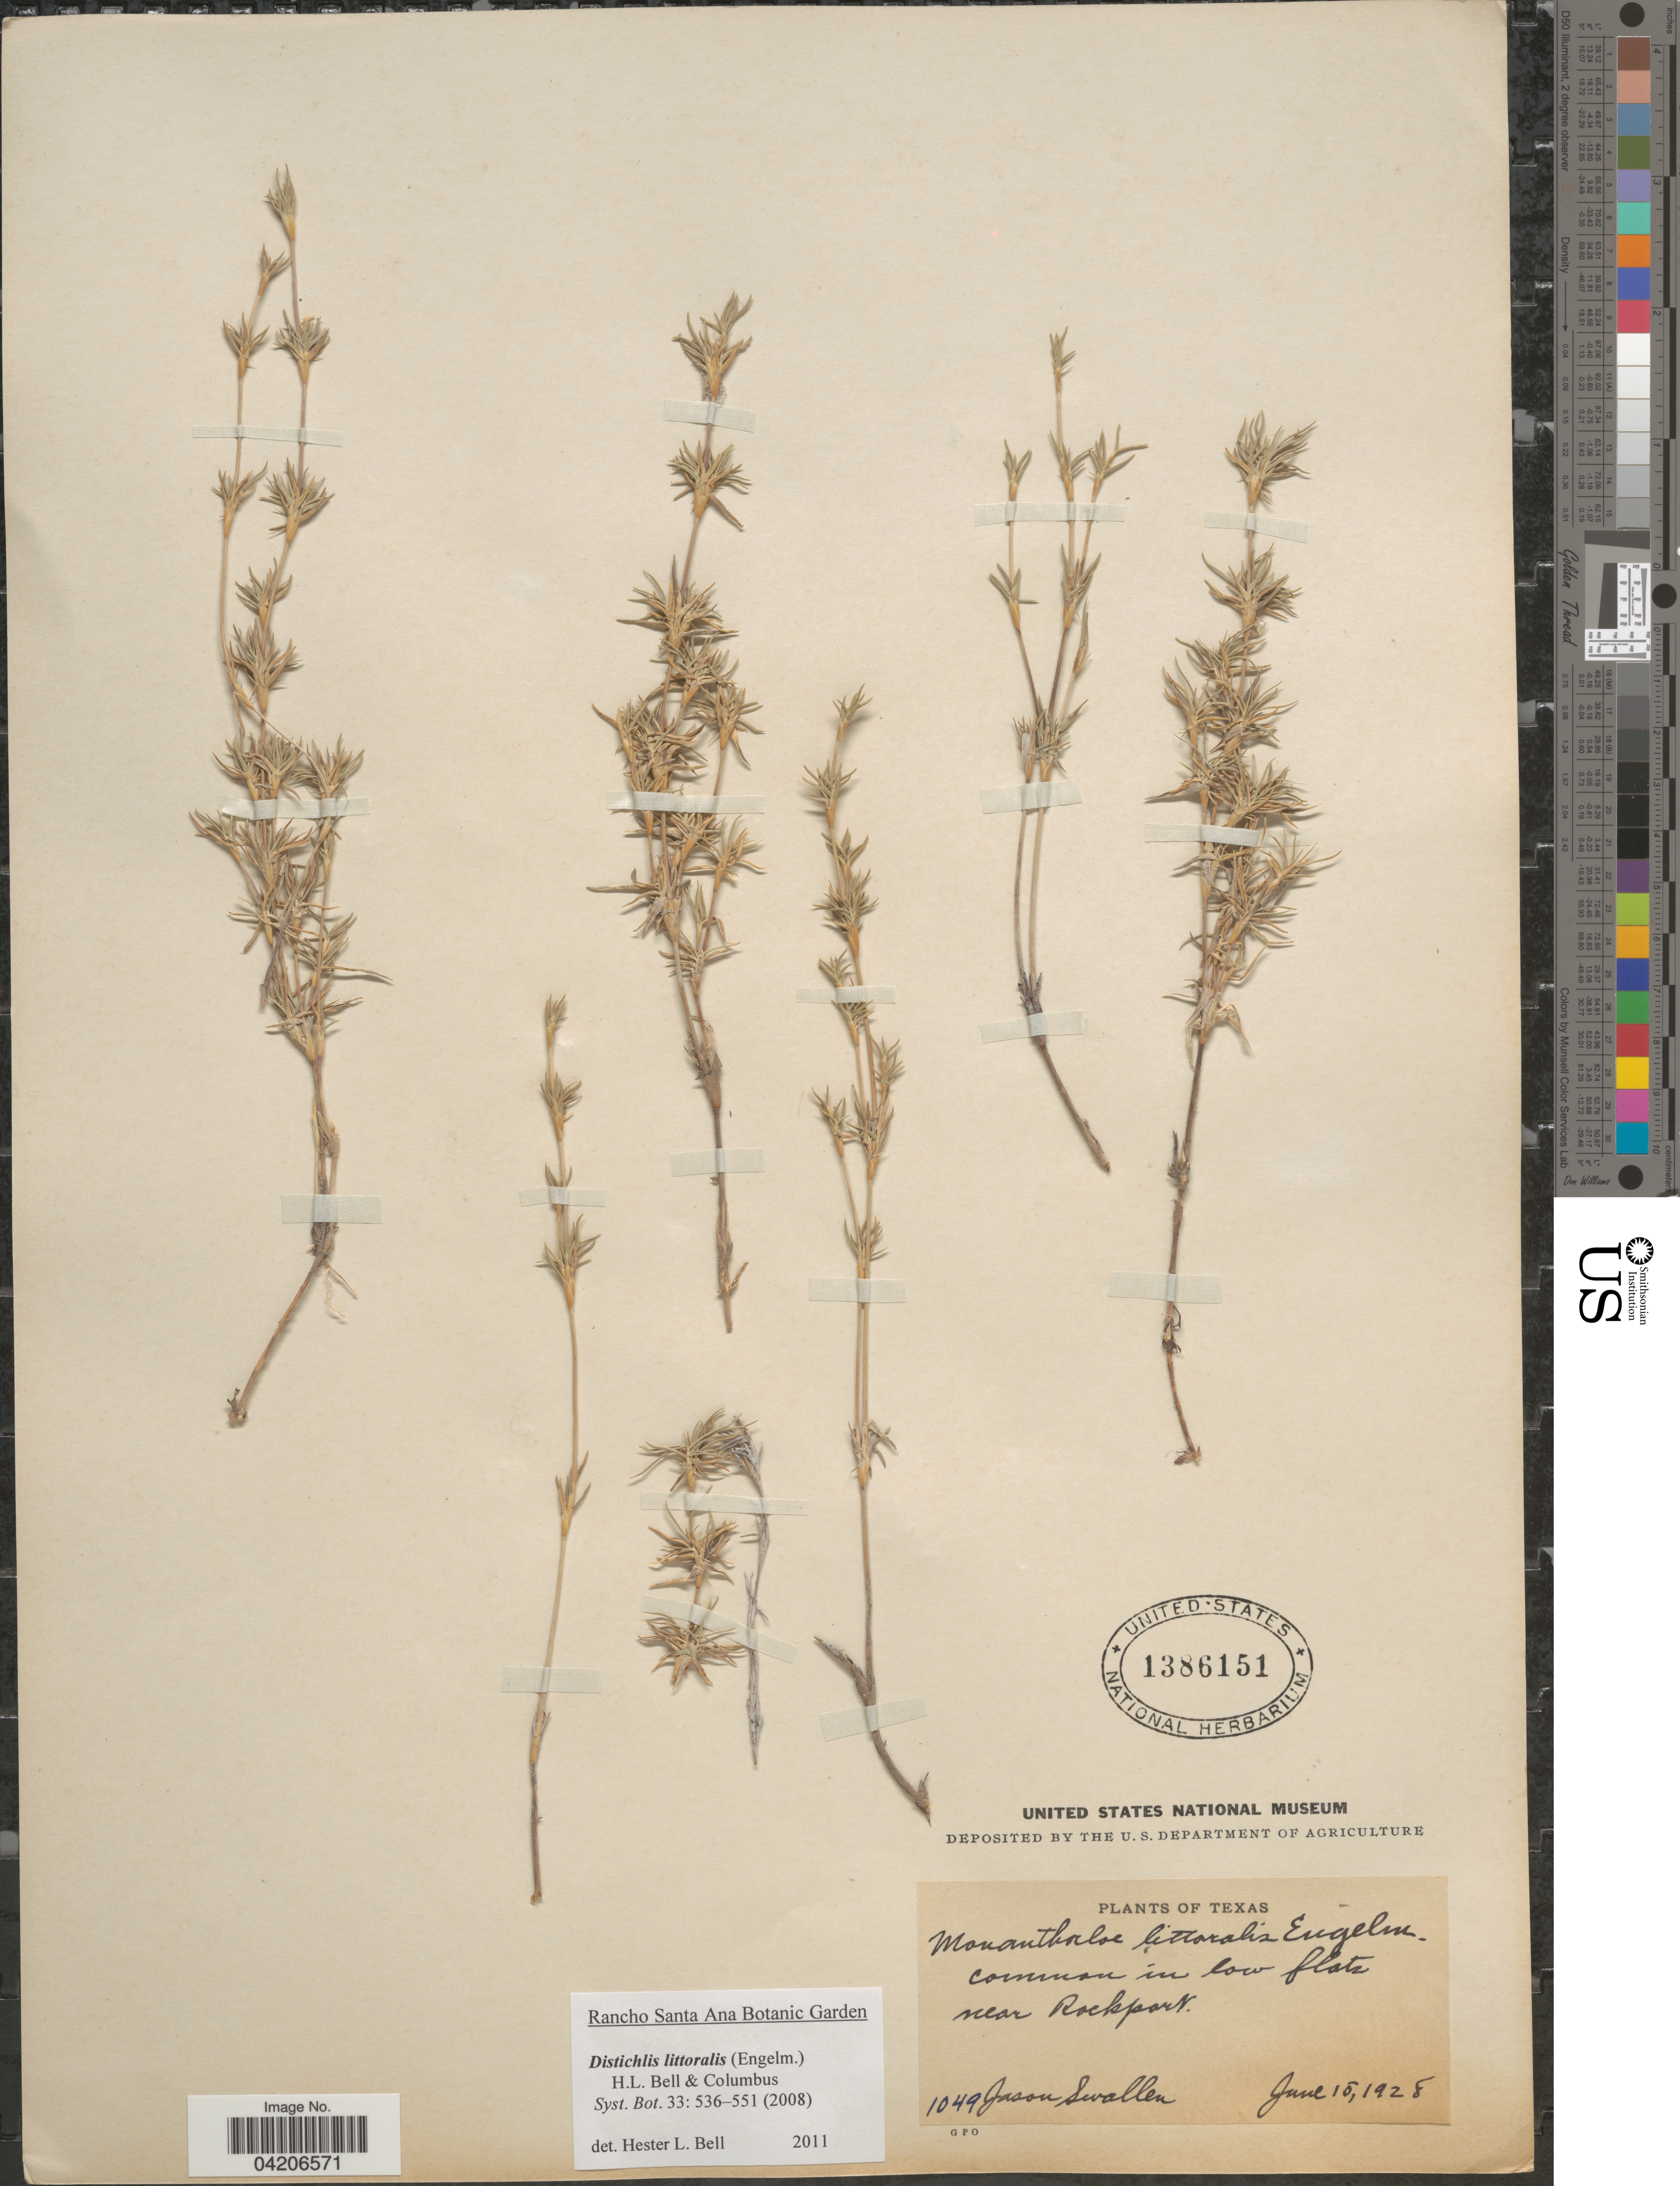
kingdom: Plantae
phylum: Tracheophyta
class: Liliopsida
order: Poales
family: Poaceae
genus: Distichlis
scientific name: Distichlis littoralis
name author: (Engelm.) H.L. Bell & Columbus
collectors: J. R. Swallen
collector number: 1049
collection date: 1928-06-15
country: United States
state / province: Texas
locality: Near Rockport.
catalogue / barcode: US 1386151